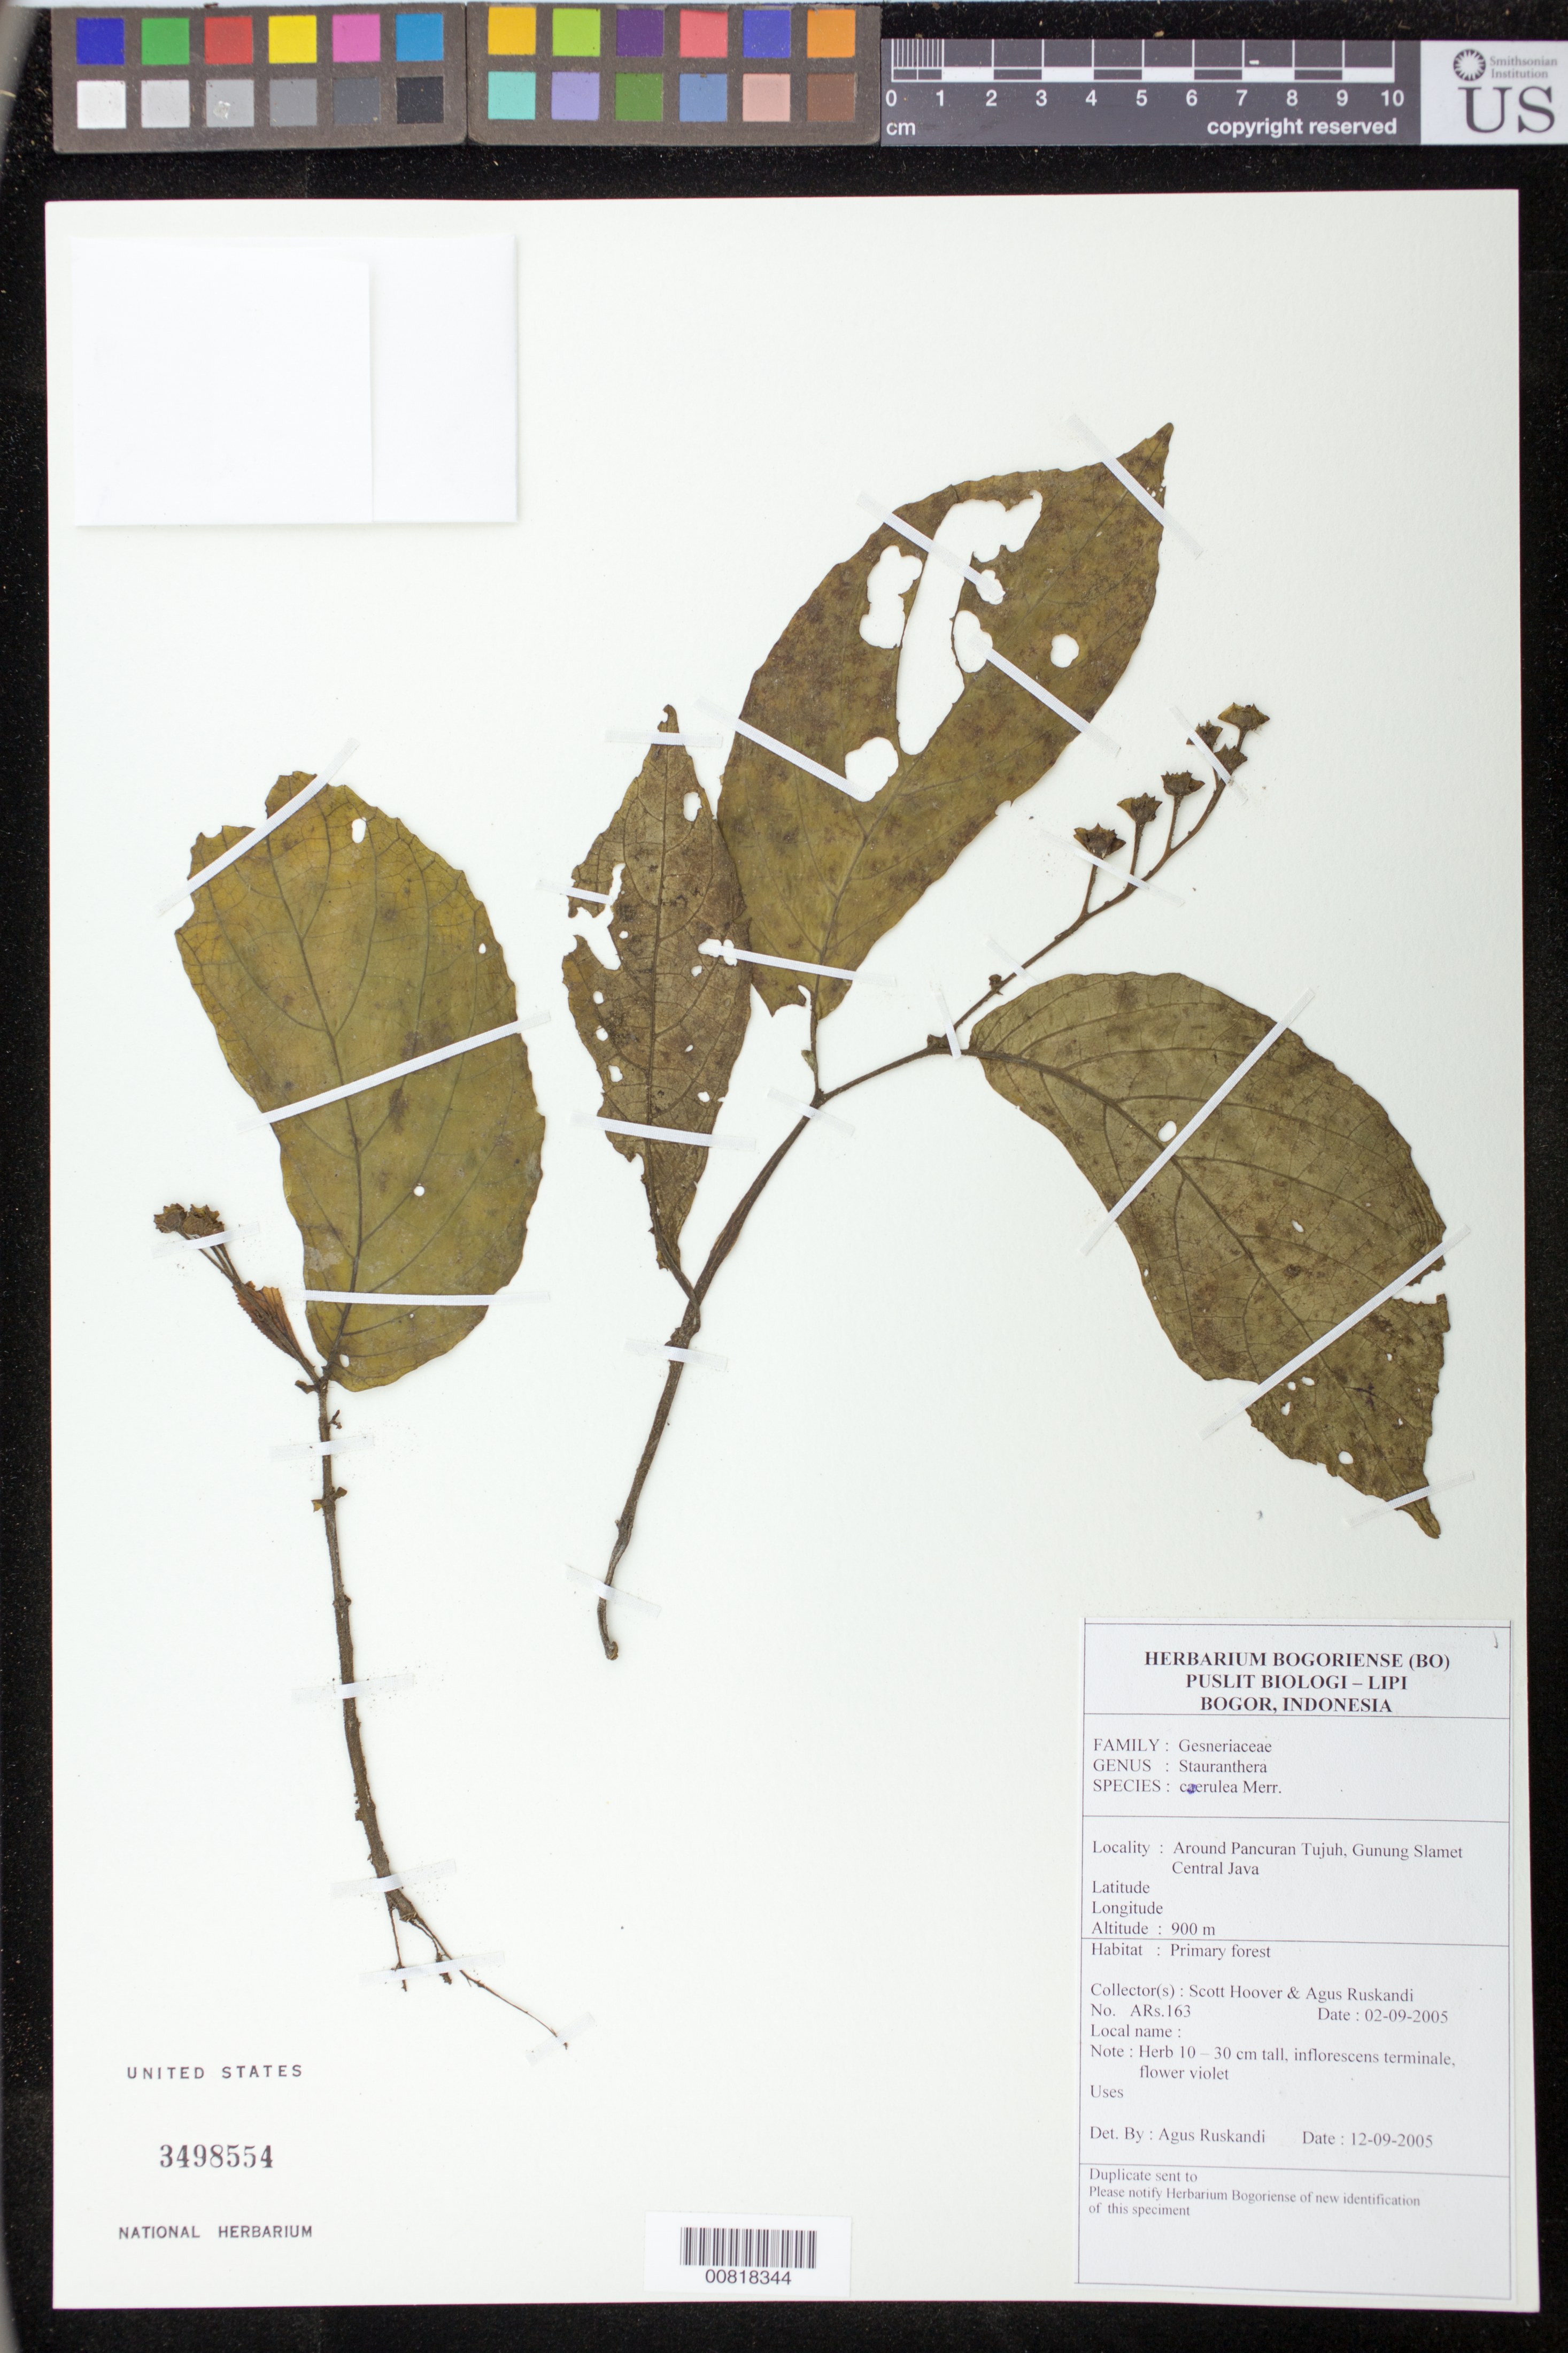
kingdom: Plantae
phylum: Tracheophyta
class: Magnoliopsida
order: Lamiales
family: Gesneriaceae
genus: Stauranthera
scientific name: Stauranthera coerulea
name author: (Blume) Merr.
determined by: Ruskandi, A.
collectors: S. Hoover & A. Ruskandi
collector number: ARs 163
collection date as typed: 02 Sep 2005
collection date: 2005-09-02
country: Indonesia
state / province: Java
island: Java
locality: Around Pancuran Tujuh, Gunung Slamet, Central Java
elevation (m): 900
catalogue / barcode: US 3498554